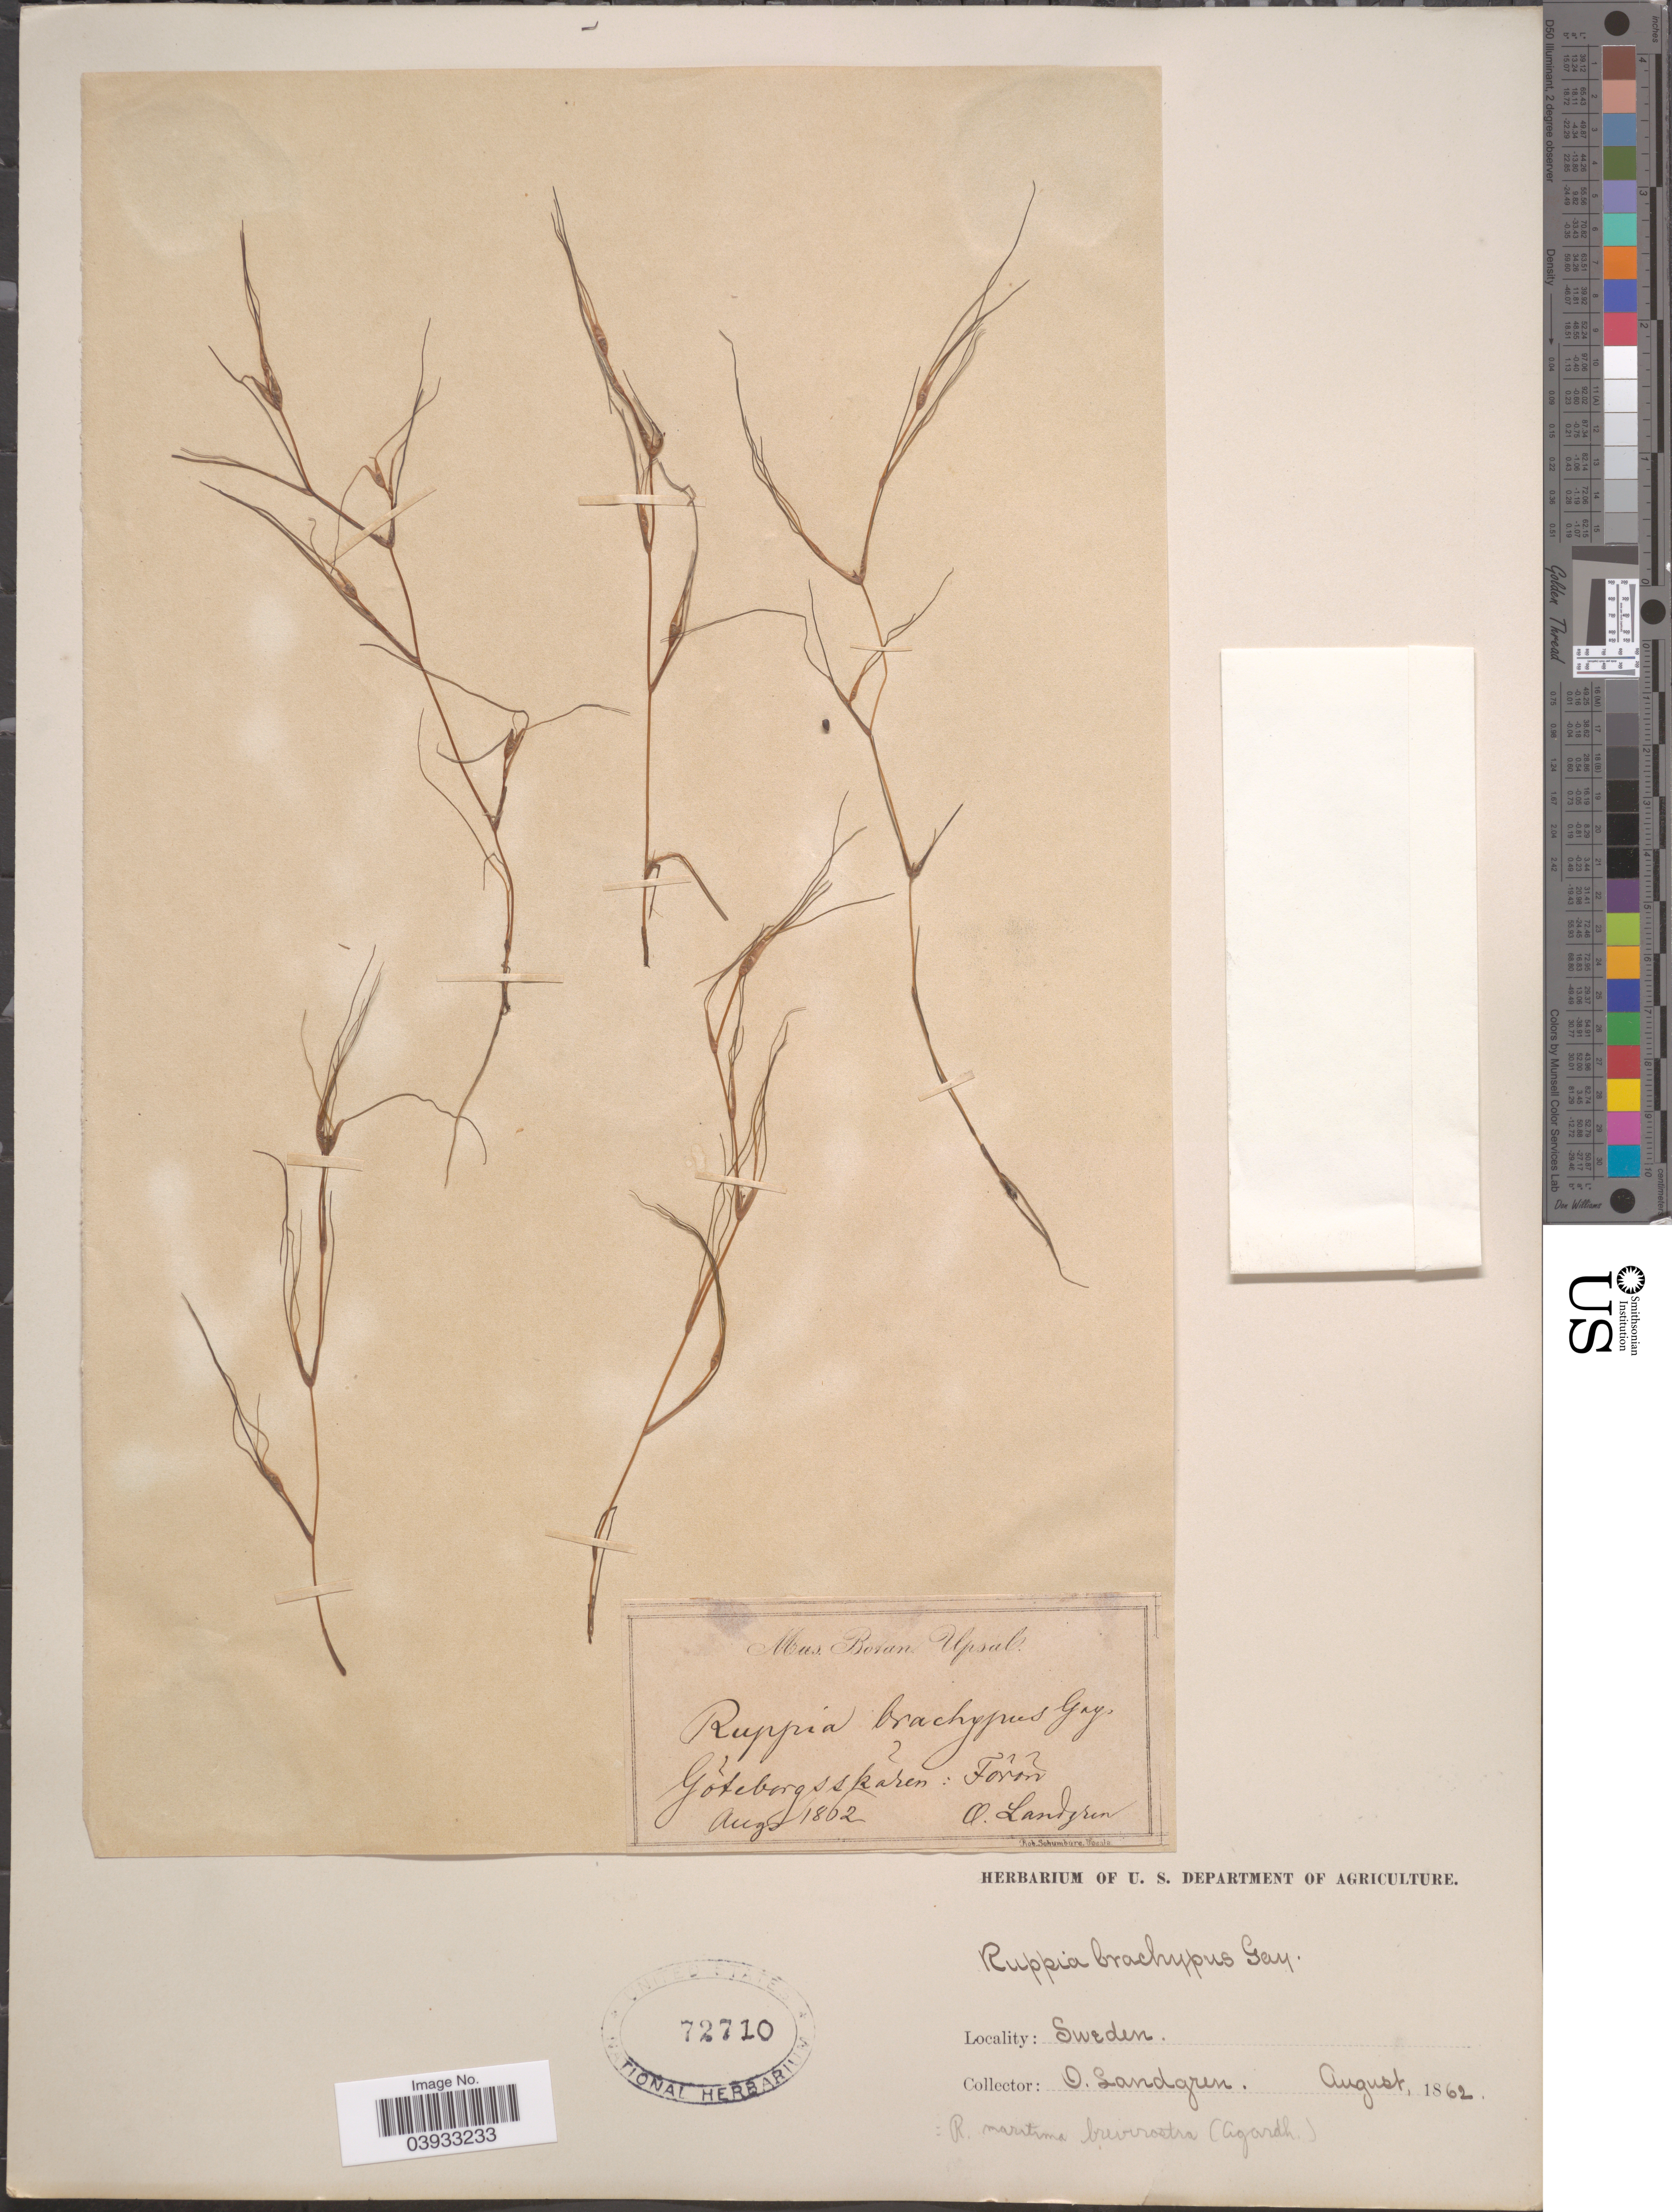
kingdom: Plantae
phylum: Tracheophyta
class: Liliopsida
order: Alismatales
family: Ruppiaceae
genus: Ruppia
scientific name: Ruppia brachypus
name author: J. Gay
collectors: O. Landgren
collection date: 1862-08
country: Sweden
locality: Gõtebergsskãren: Fôrôn.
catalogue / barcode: US 72710